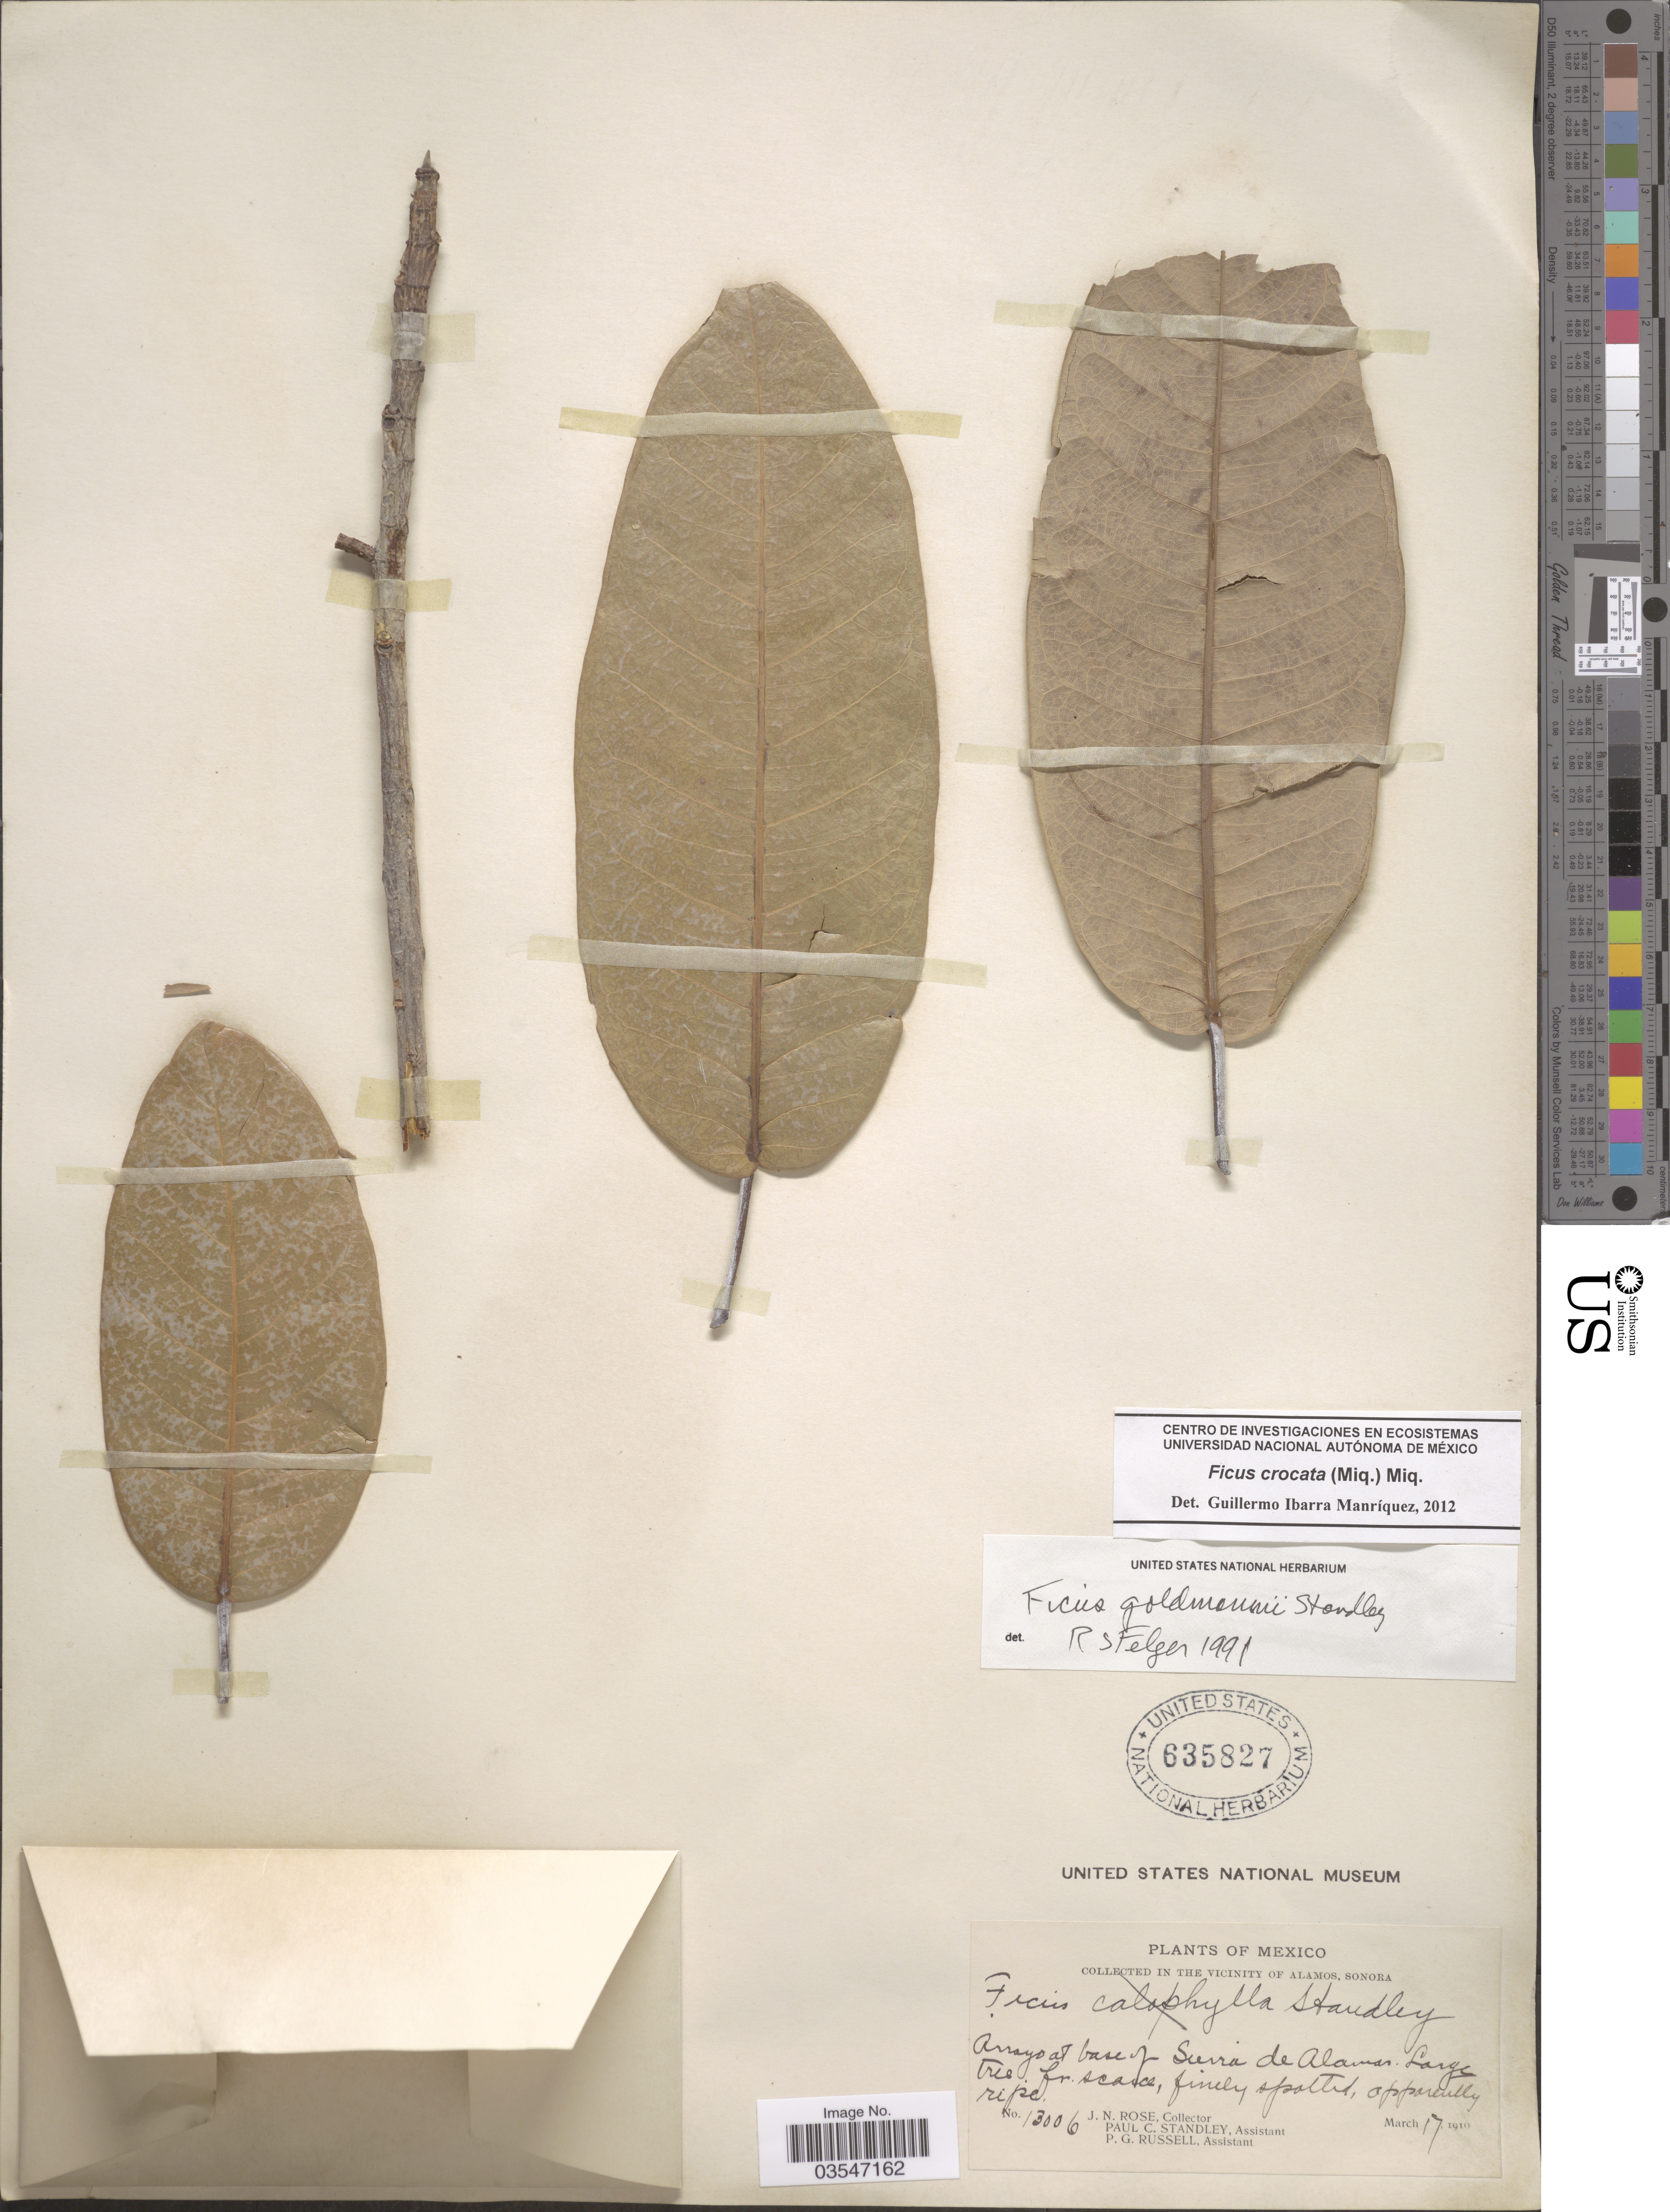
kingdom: Plantae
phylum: Tracheophyta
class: Magnoliopsida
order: Rosales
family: Moraceae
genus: Ficus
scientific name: Ficus crocata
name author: (Miq.) Miq.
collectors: J. N. Rose, P. C. Standley & P. G. Russell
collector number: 13006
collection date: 1910-03-17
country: Mexico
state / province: Sonora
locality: Vicinity of Alamos, Sonora. Arrayo at base of Sierra de Alamos.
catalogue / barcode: US 635827